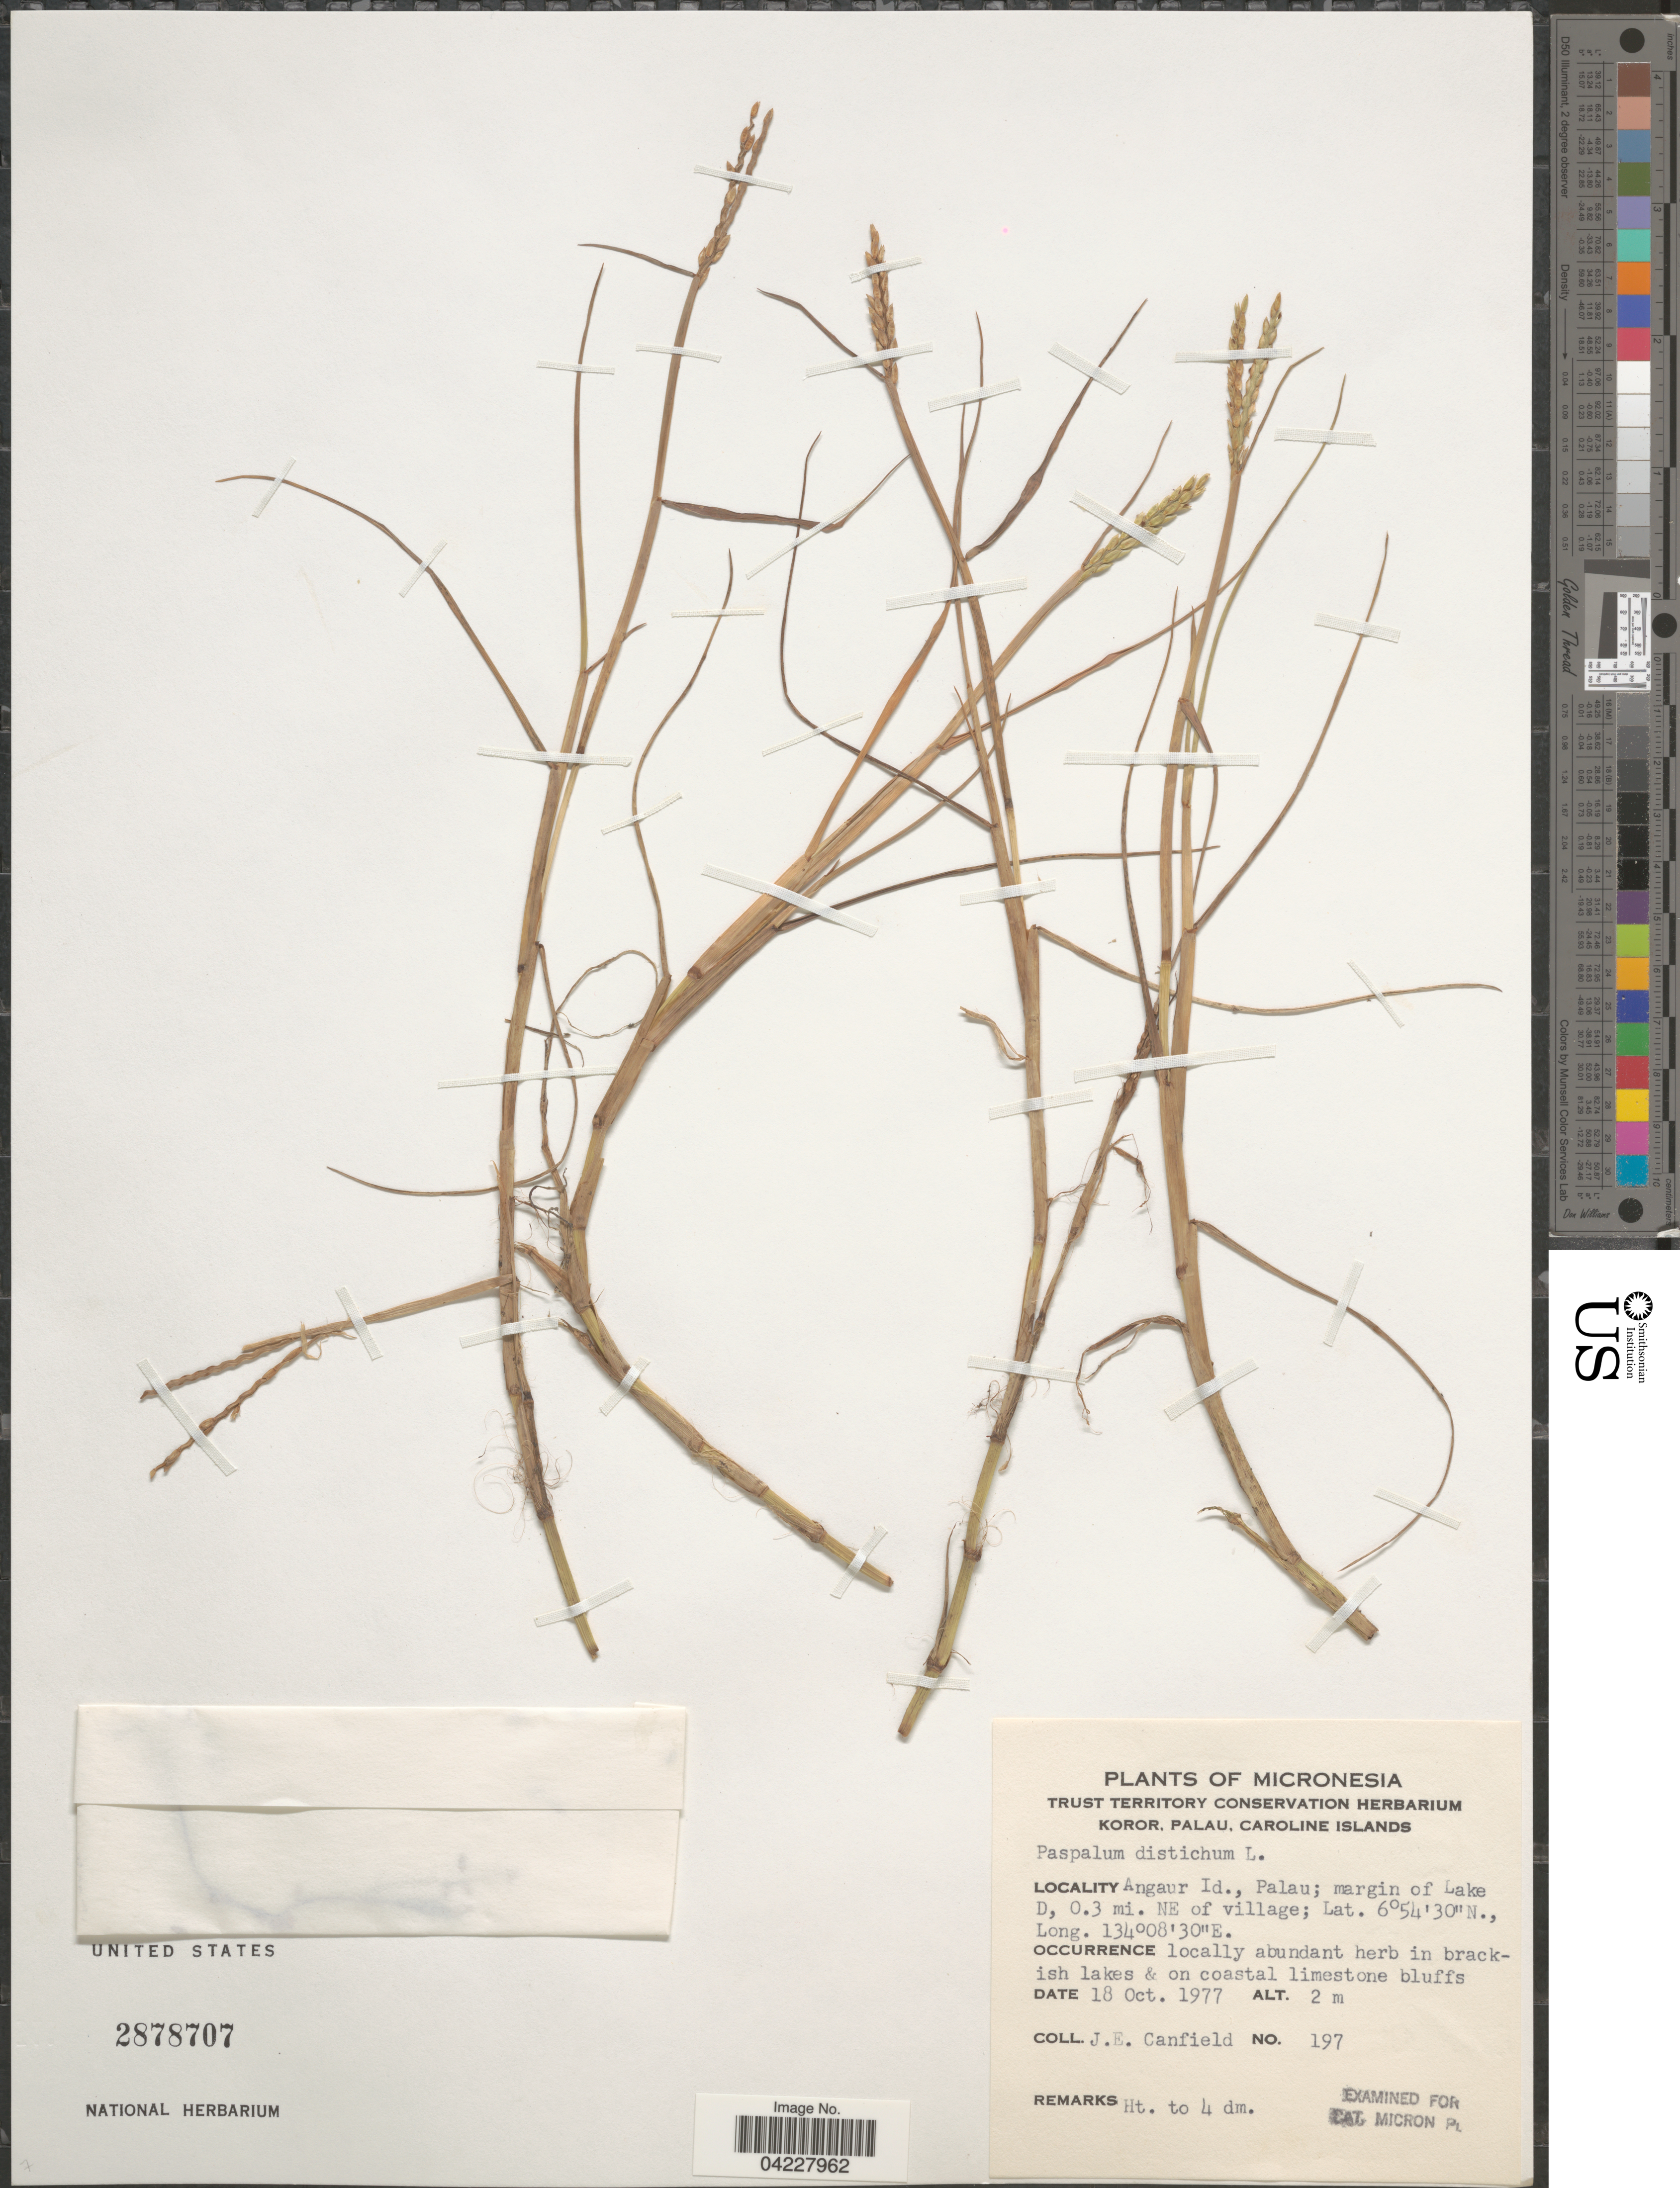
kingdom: Plantae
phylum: Tracheophyta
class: Liliopsida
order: Poales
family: Poaceae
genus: Paspalum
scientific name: Paspalum distichum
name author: L.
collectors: J. E. Canfield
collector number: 197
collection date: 1977-10-18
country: Palau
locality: Micronesia. Angaur Id., Palau; margin of Lake D, 0.3 mi. NE of village.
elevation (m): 2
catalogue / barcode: US 2878707